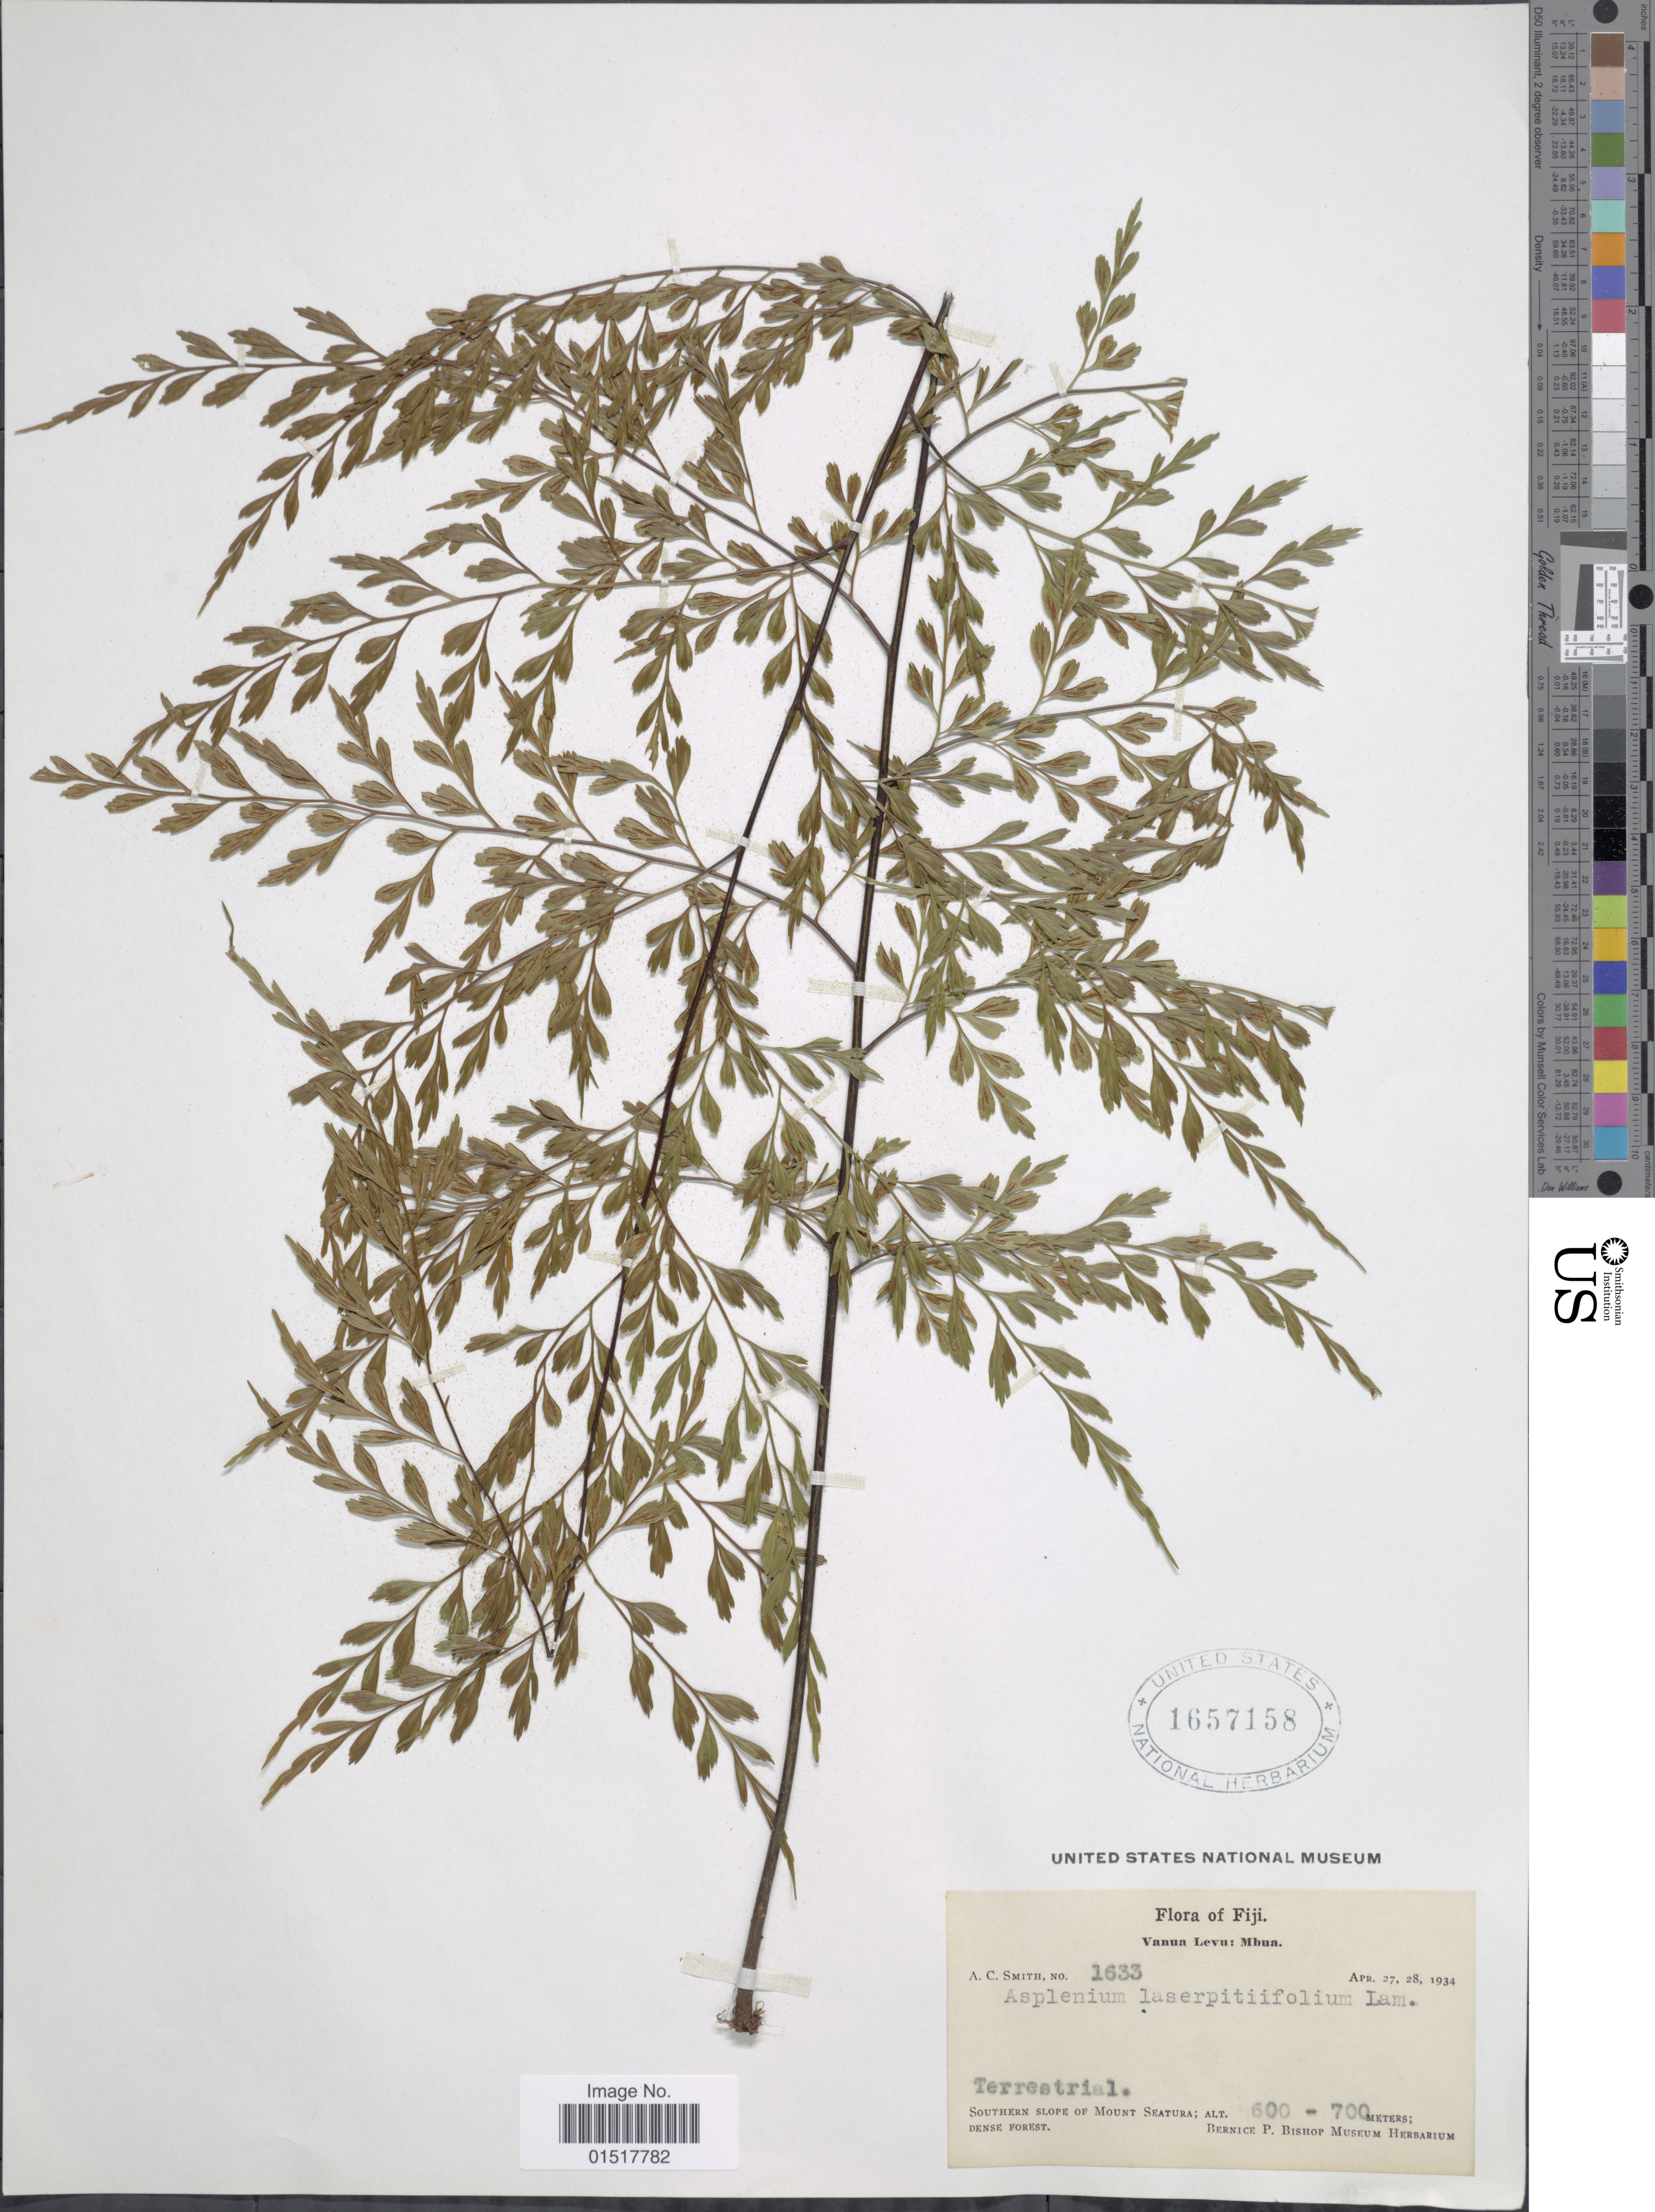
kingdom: Plantae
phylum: Tracheophyta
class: Polypodiopsida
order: Polypodiales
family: Aspleniaceae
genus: Asplenium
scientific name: Asplenium laserpitiifolium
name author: Lam.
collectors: A. C. Smith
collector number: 1633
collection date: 1934-04-27/1934-04-28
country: Fiji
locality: Vanua Levu: Mbua. Southern slope of Mount Seatura.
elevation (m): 600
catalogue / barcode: US 1657158